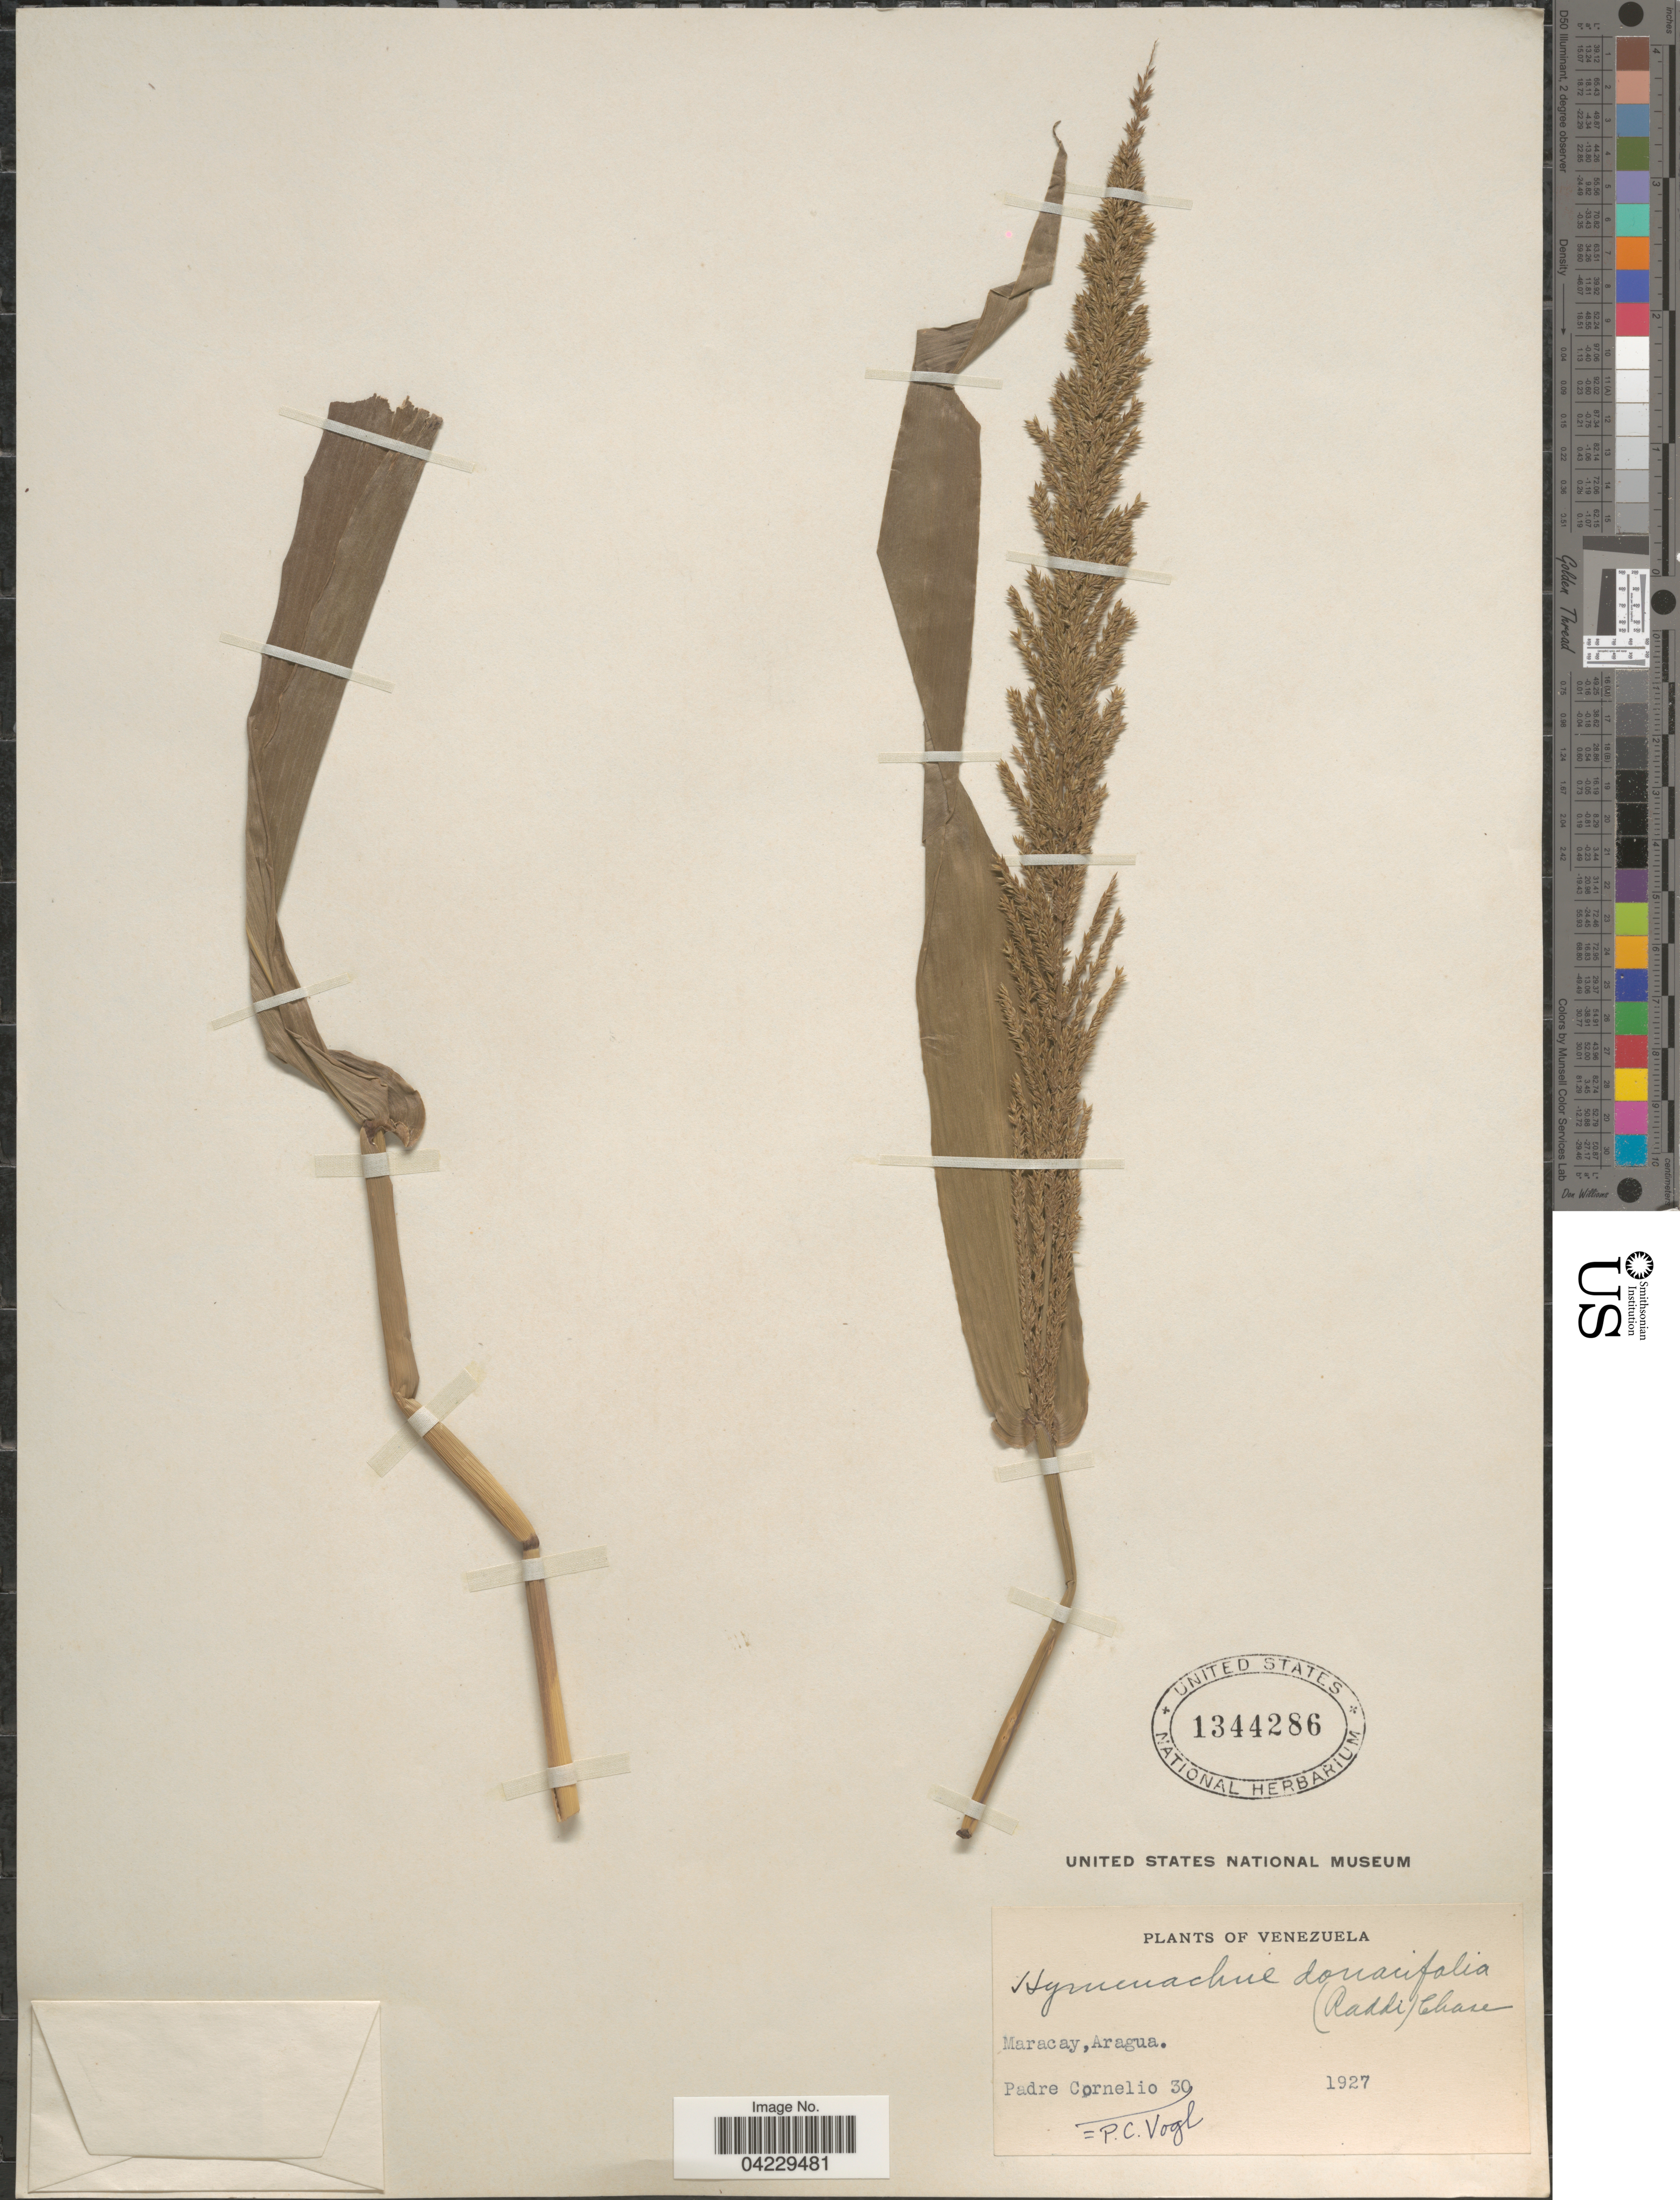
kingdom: Plantae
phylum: Tracheophyta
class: Liliopsida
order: Poales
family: Poaceae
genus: Hymenachne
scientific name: Hymenachne donacifolia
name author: (Raddi) Chase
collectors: P. Cornelio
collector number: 30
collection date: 1927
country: Venezuela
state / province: Aragua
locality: Maracay.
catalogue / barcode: US 1344286